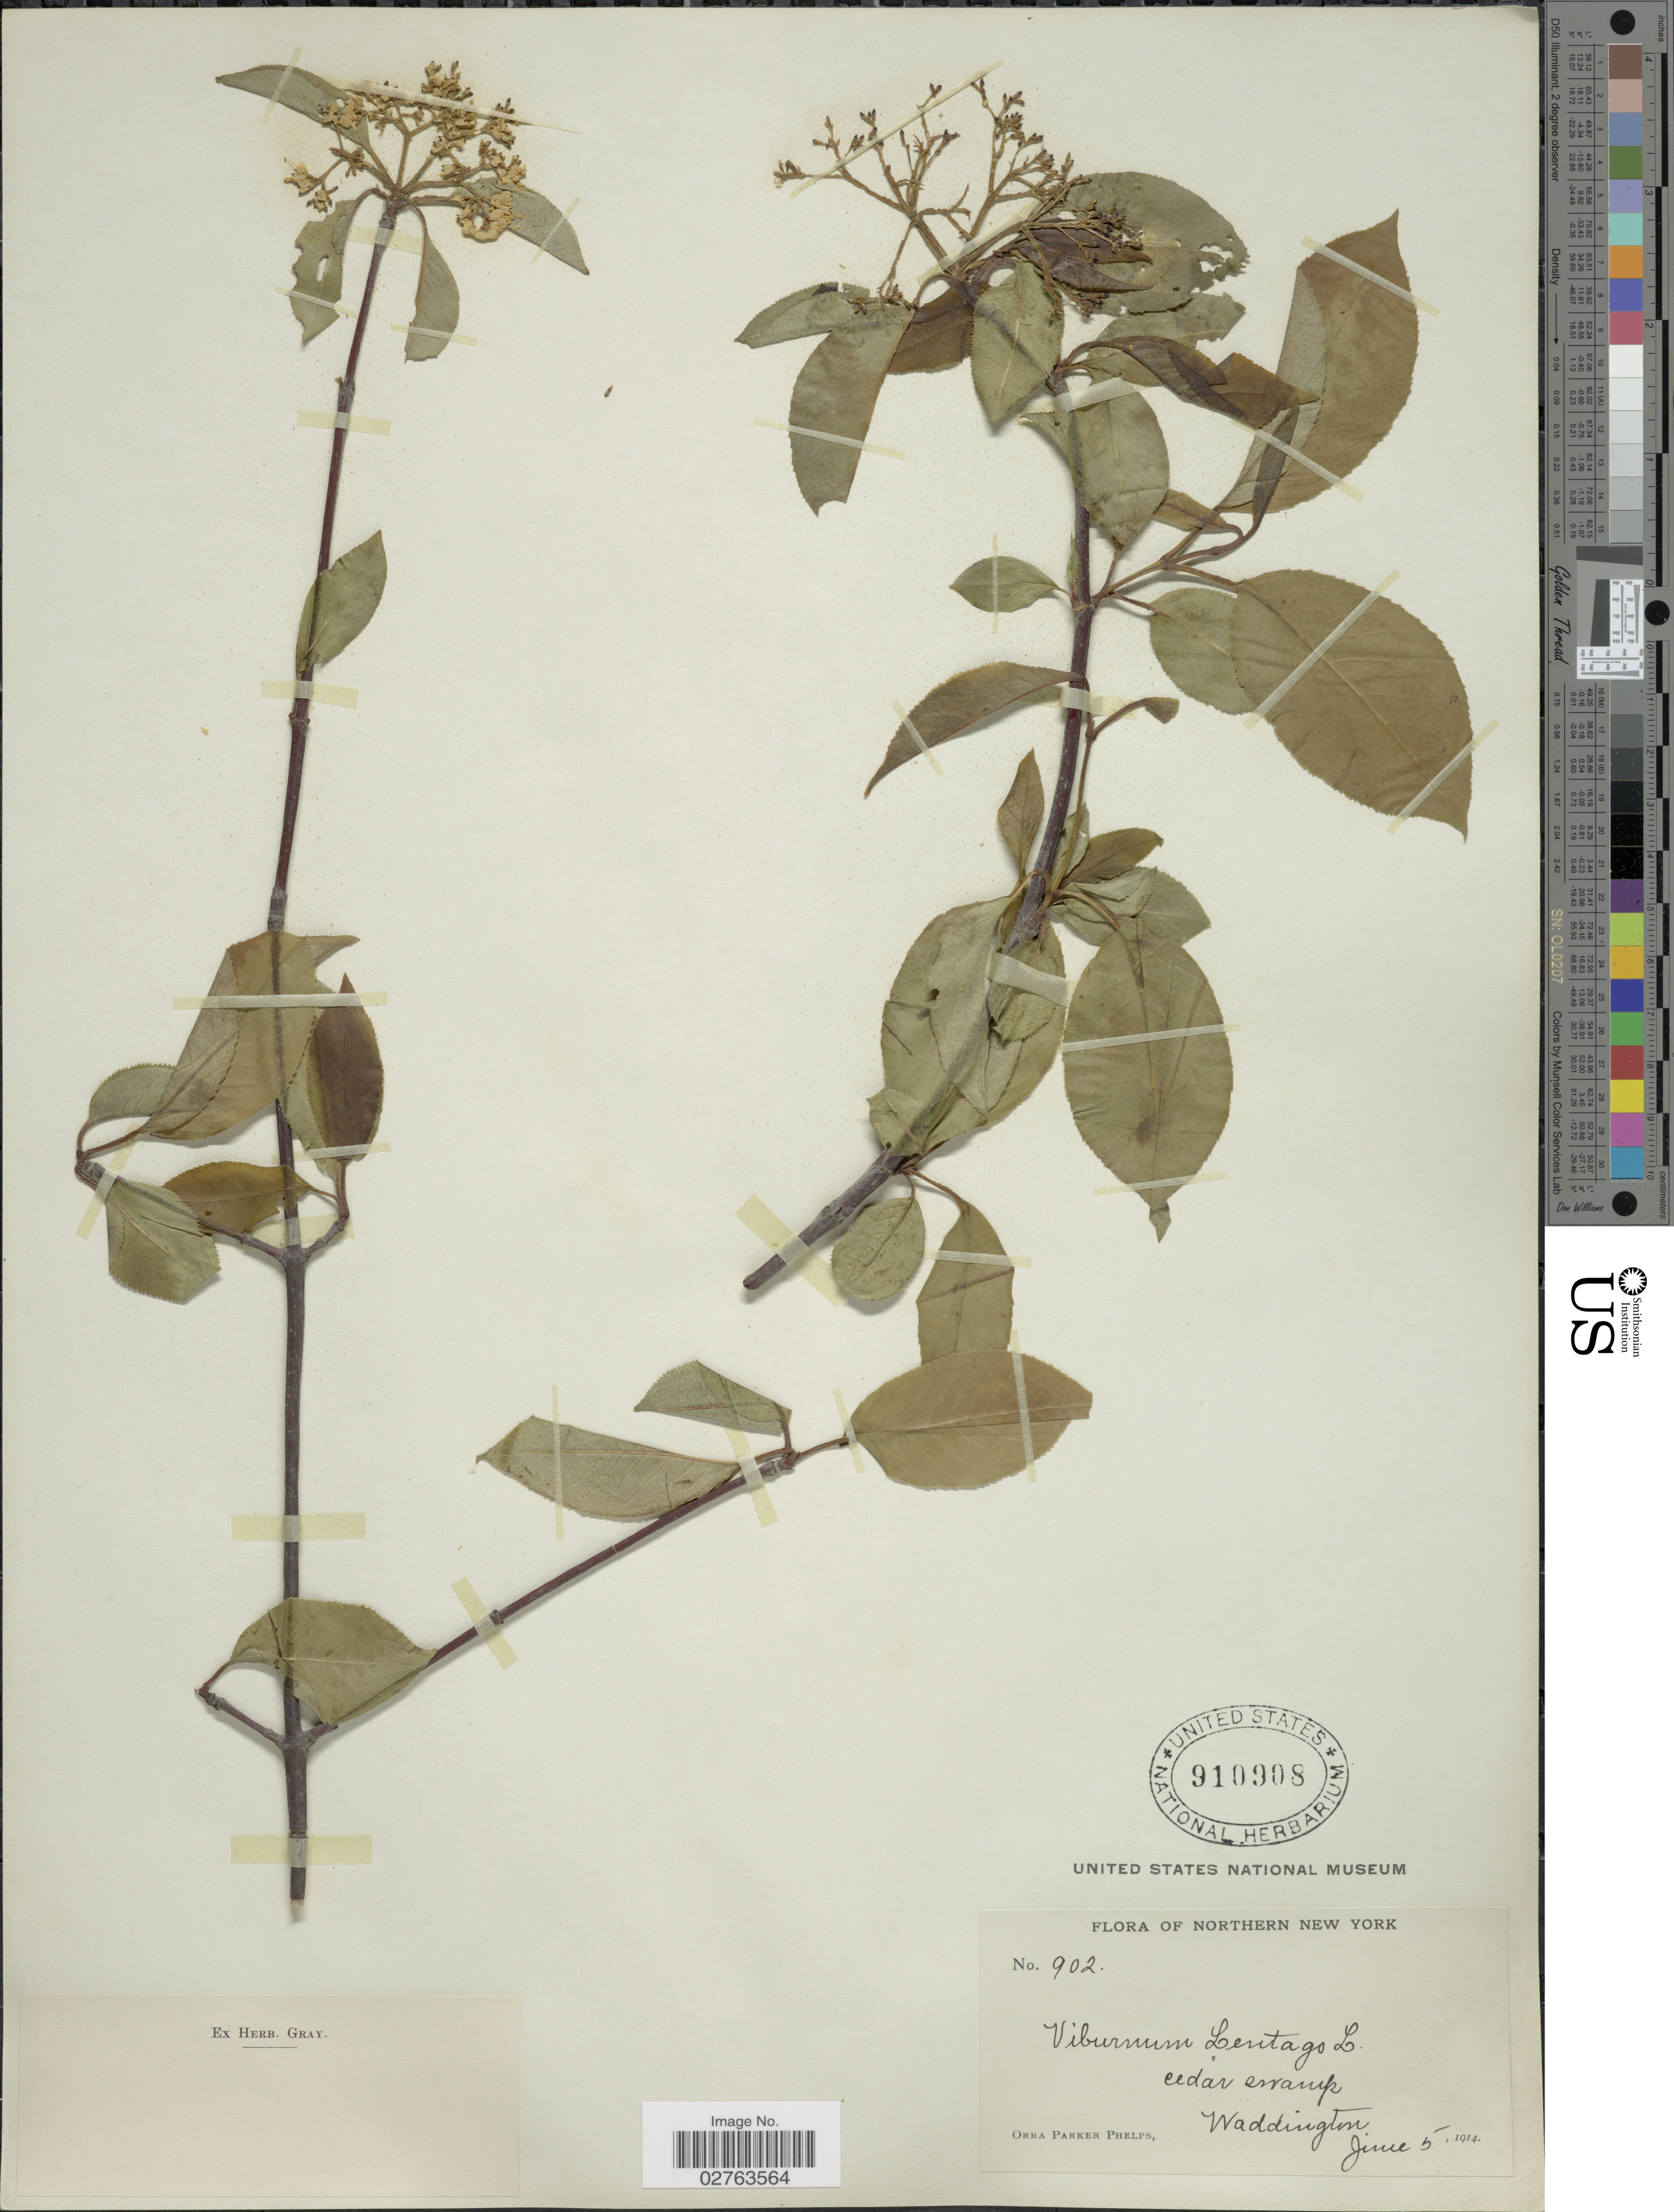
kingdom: Plantae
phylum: Tracheophyta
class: Magnoliopsida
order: Dipsacales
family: Viburnaceae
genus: Viburnum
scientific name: Viburnum lentago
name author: L.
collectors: O. P. Phelps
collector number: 902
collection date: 1914-06-05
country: United States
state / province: New York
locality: Northern New York. Cedar swamp. Waddington.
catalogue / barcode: US 910908